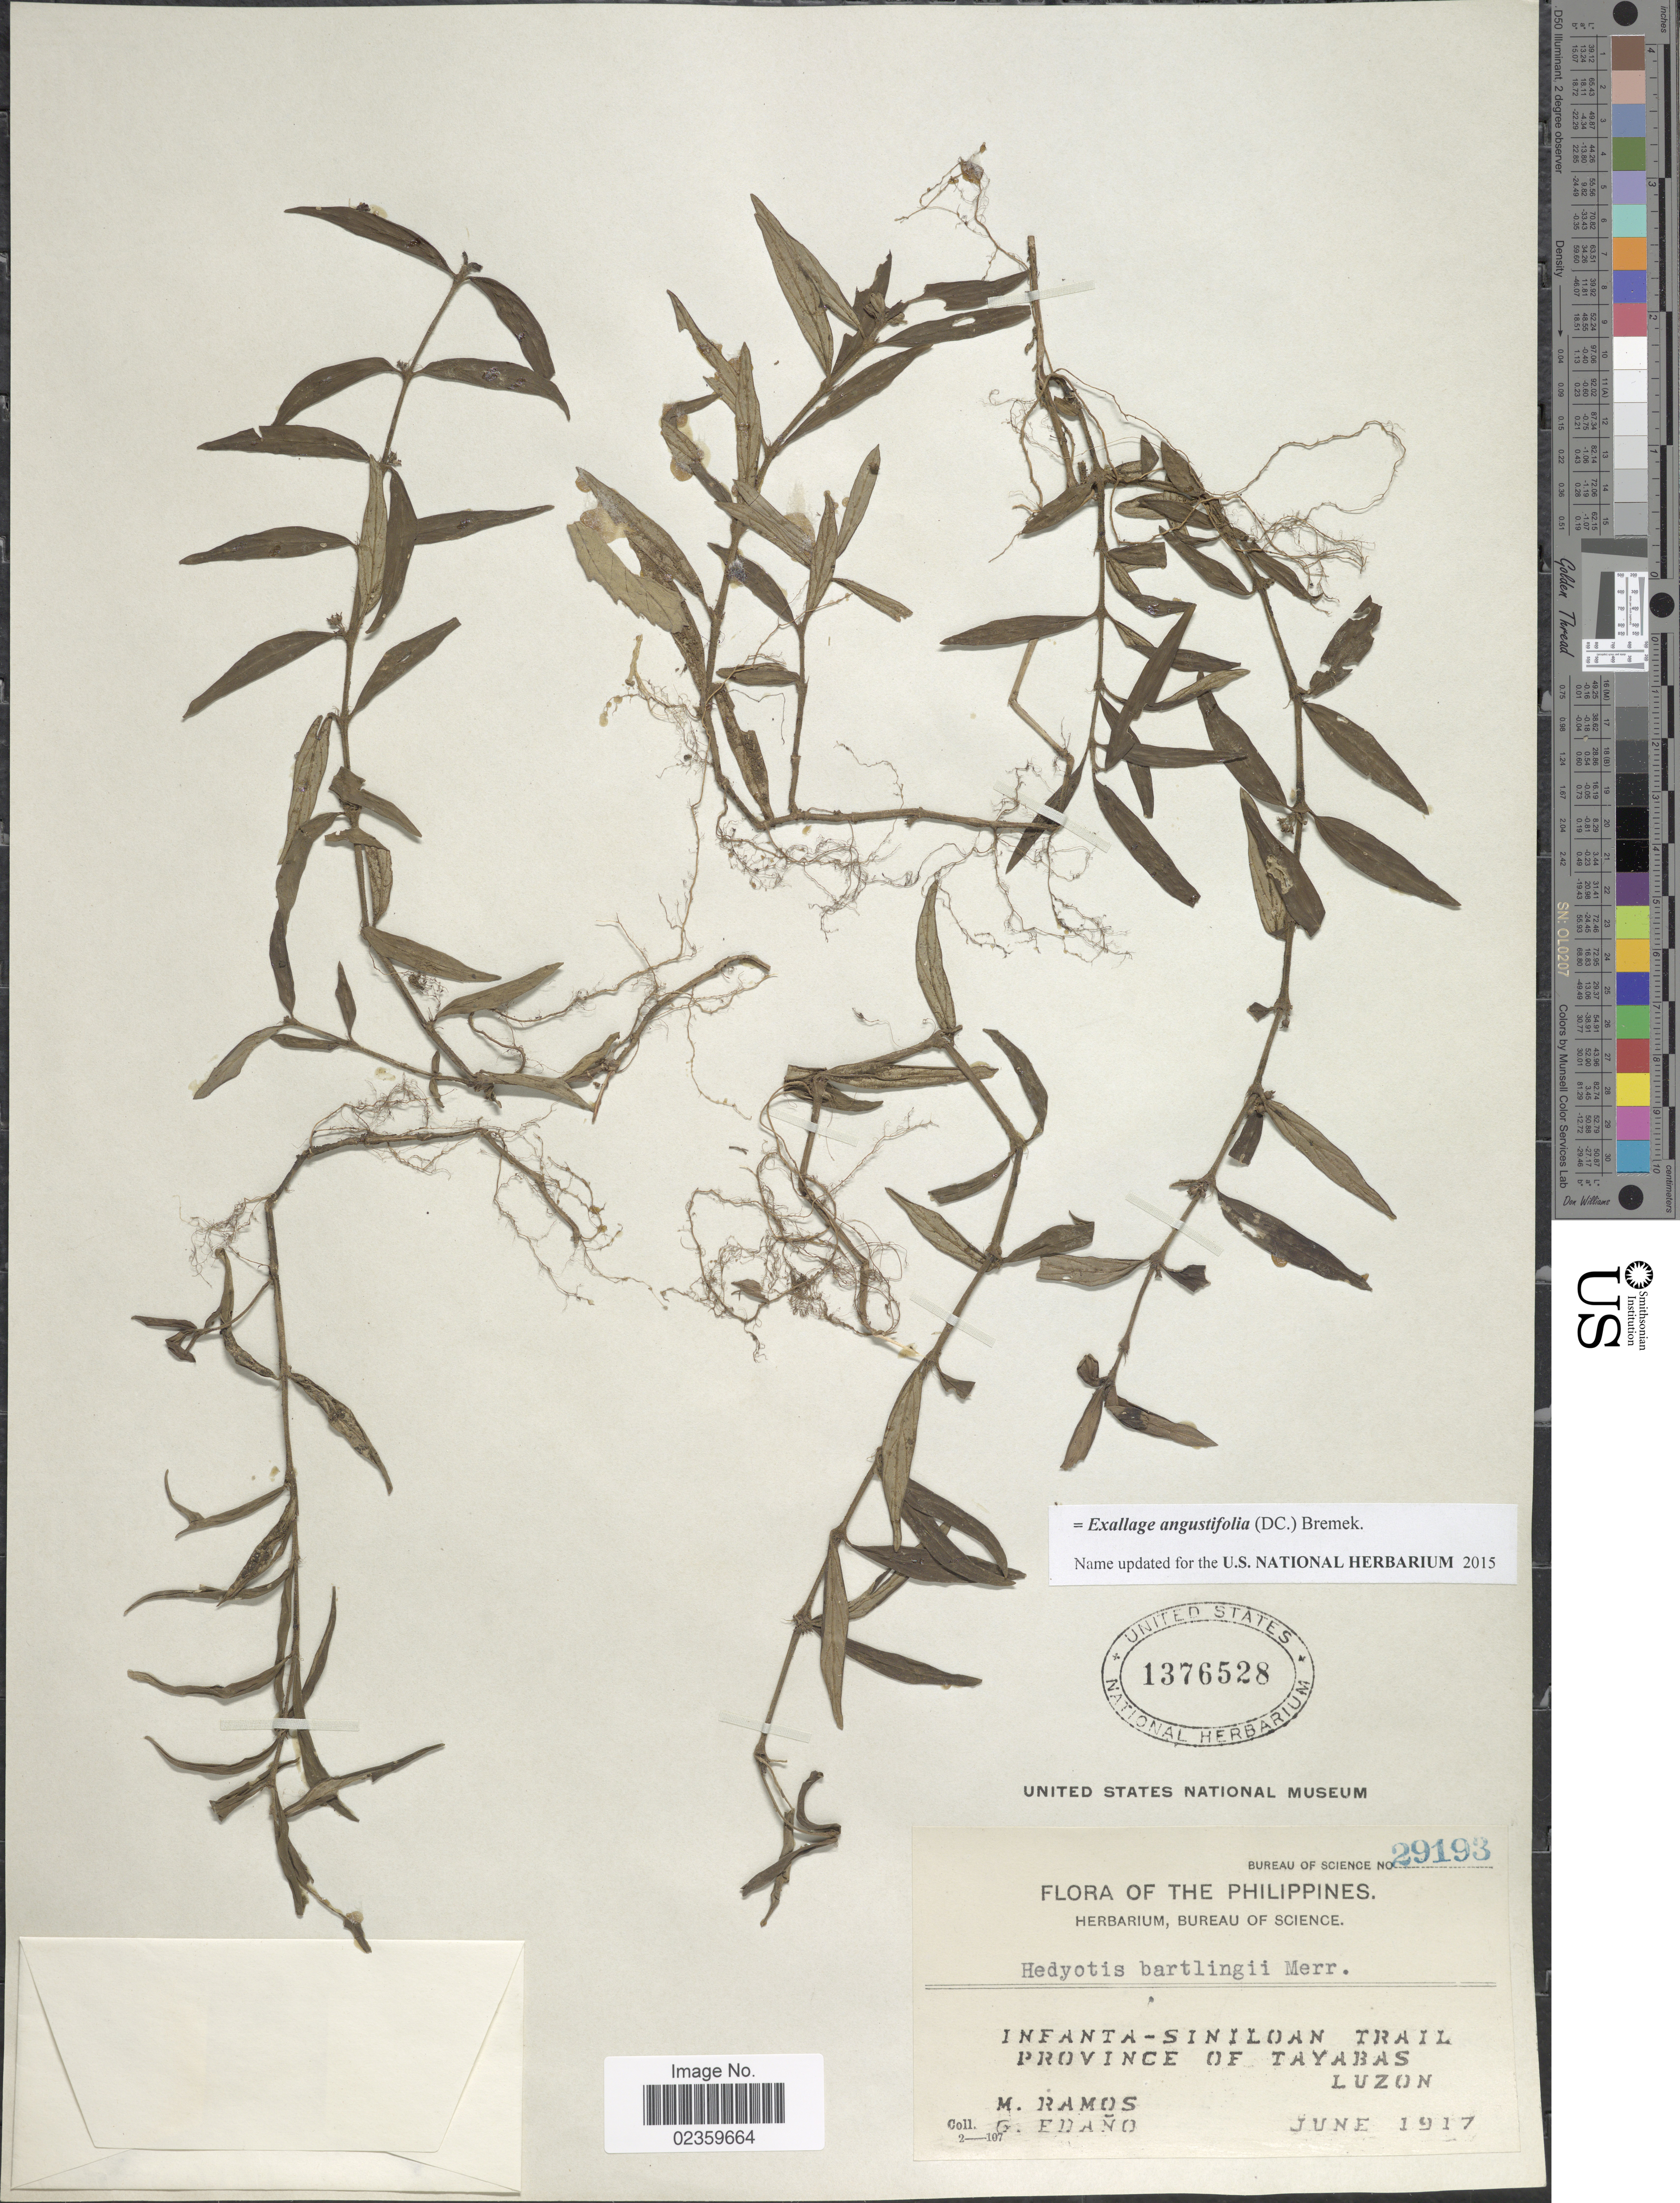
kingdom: Plantae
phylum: Tracheophyta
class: Magnoliopsida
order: Gentianales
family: Rubiaceae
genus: Exallage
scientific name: Exallage angustifolia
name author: (DC.) Bremek.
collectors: M. Ramos & G. Edaño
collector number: Bureau of Science 29193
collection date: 1917-06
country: Philippines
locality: Infanta-Siniloan Trail. Province of Tayabas. Luzon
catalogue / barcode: US 1376528